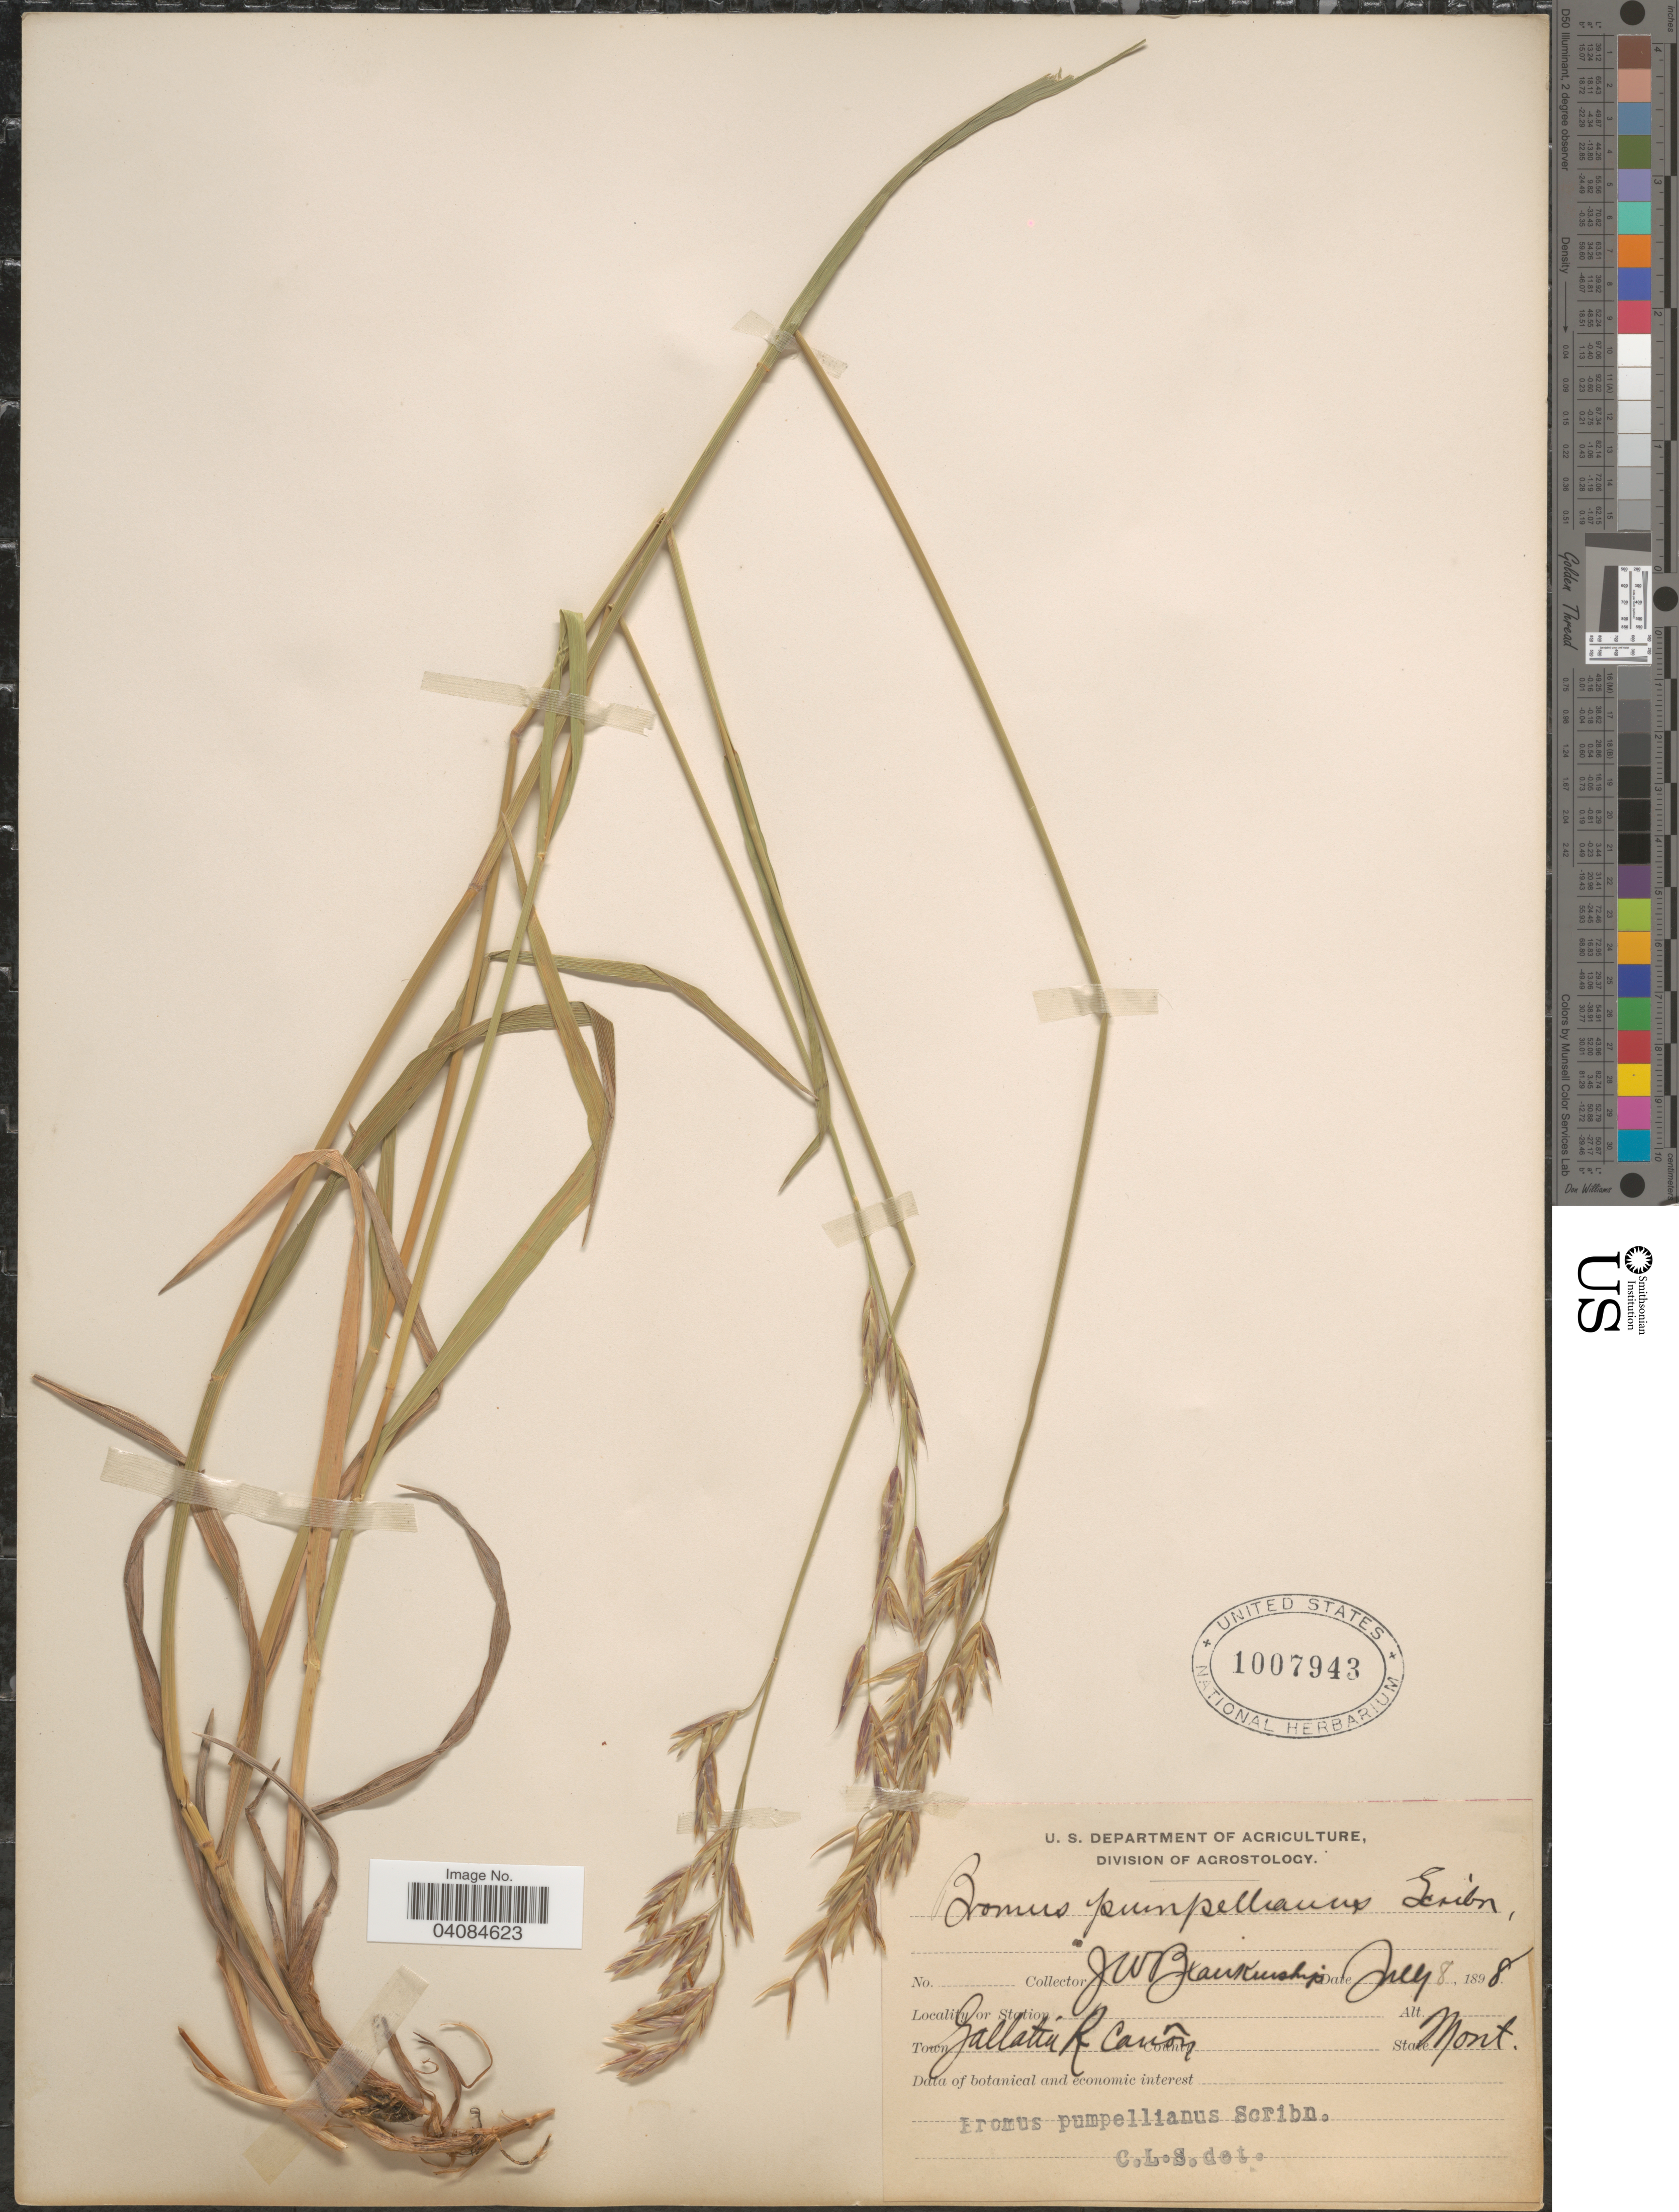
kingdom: Plantae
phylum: Tracheophyta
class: Liliopsida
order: Poales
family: Poaceae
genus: Bromus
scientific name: Bromus pumpellianus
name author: Scribn.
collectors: J. W. Blankinship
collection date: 1898-07-08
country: United States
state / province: Montana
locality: Town Gallatin R. Cañon.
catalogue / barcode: US 1007943